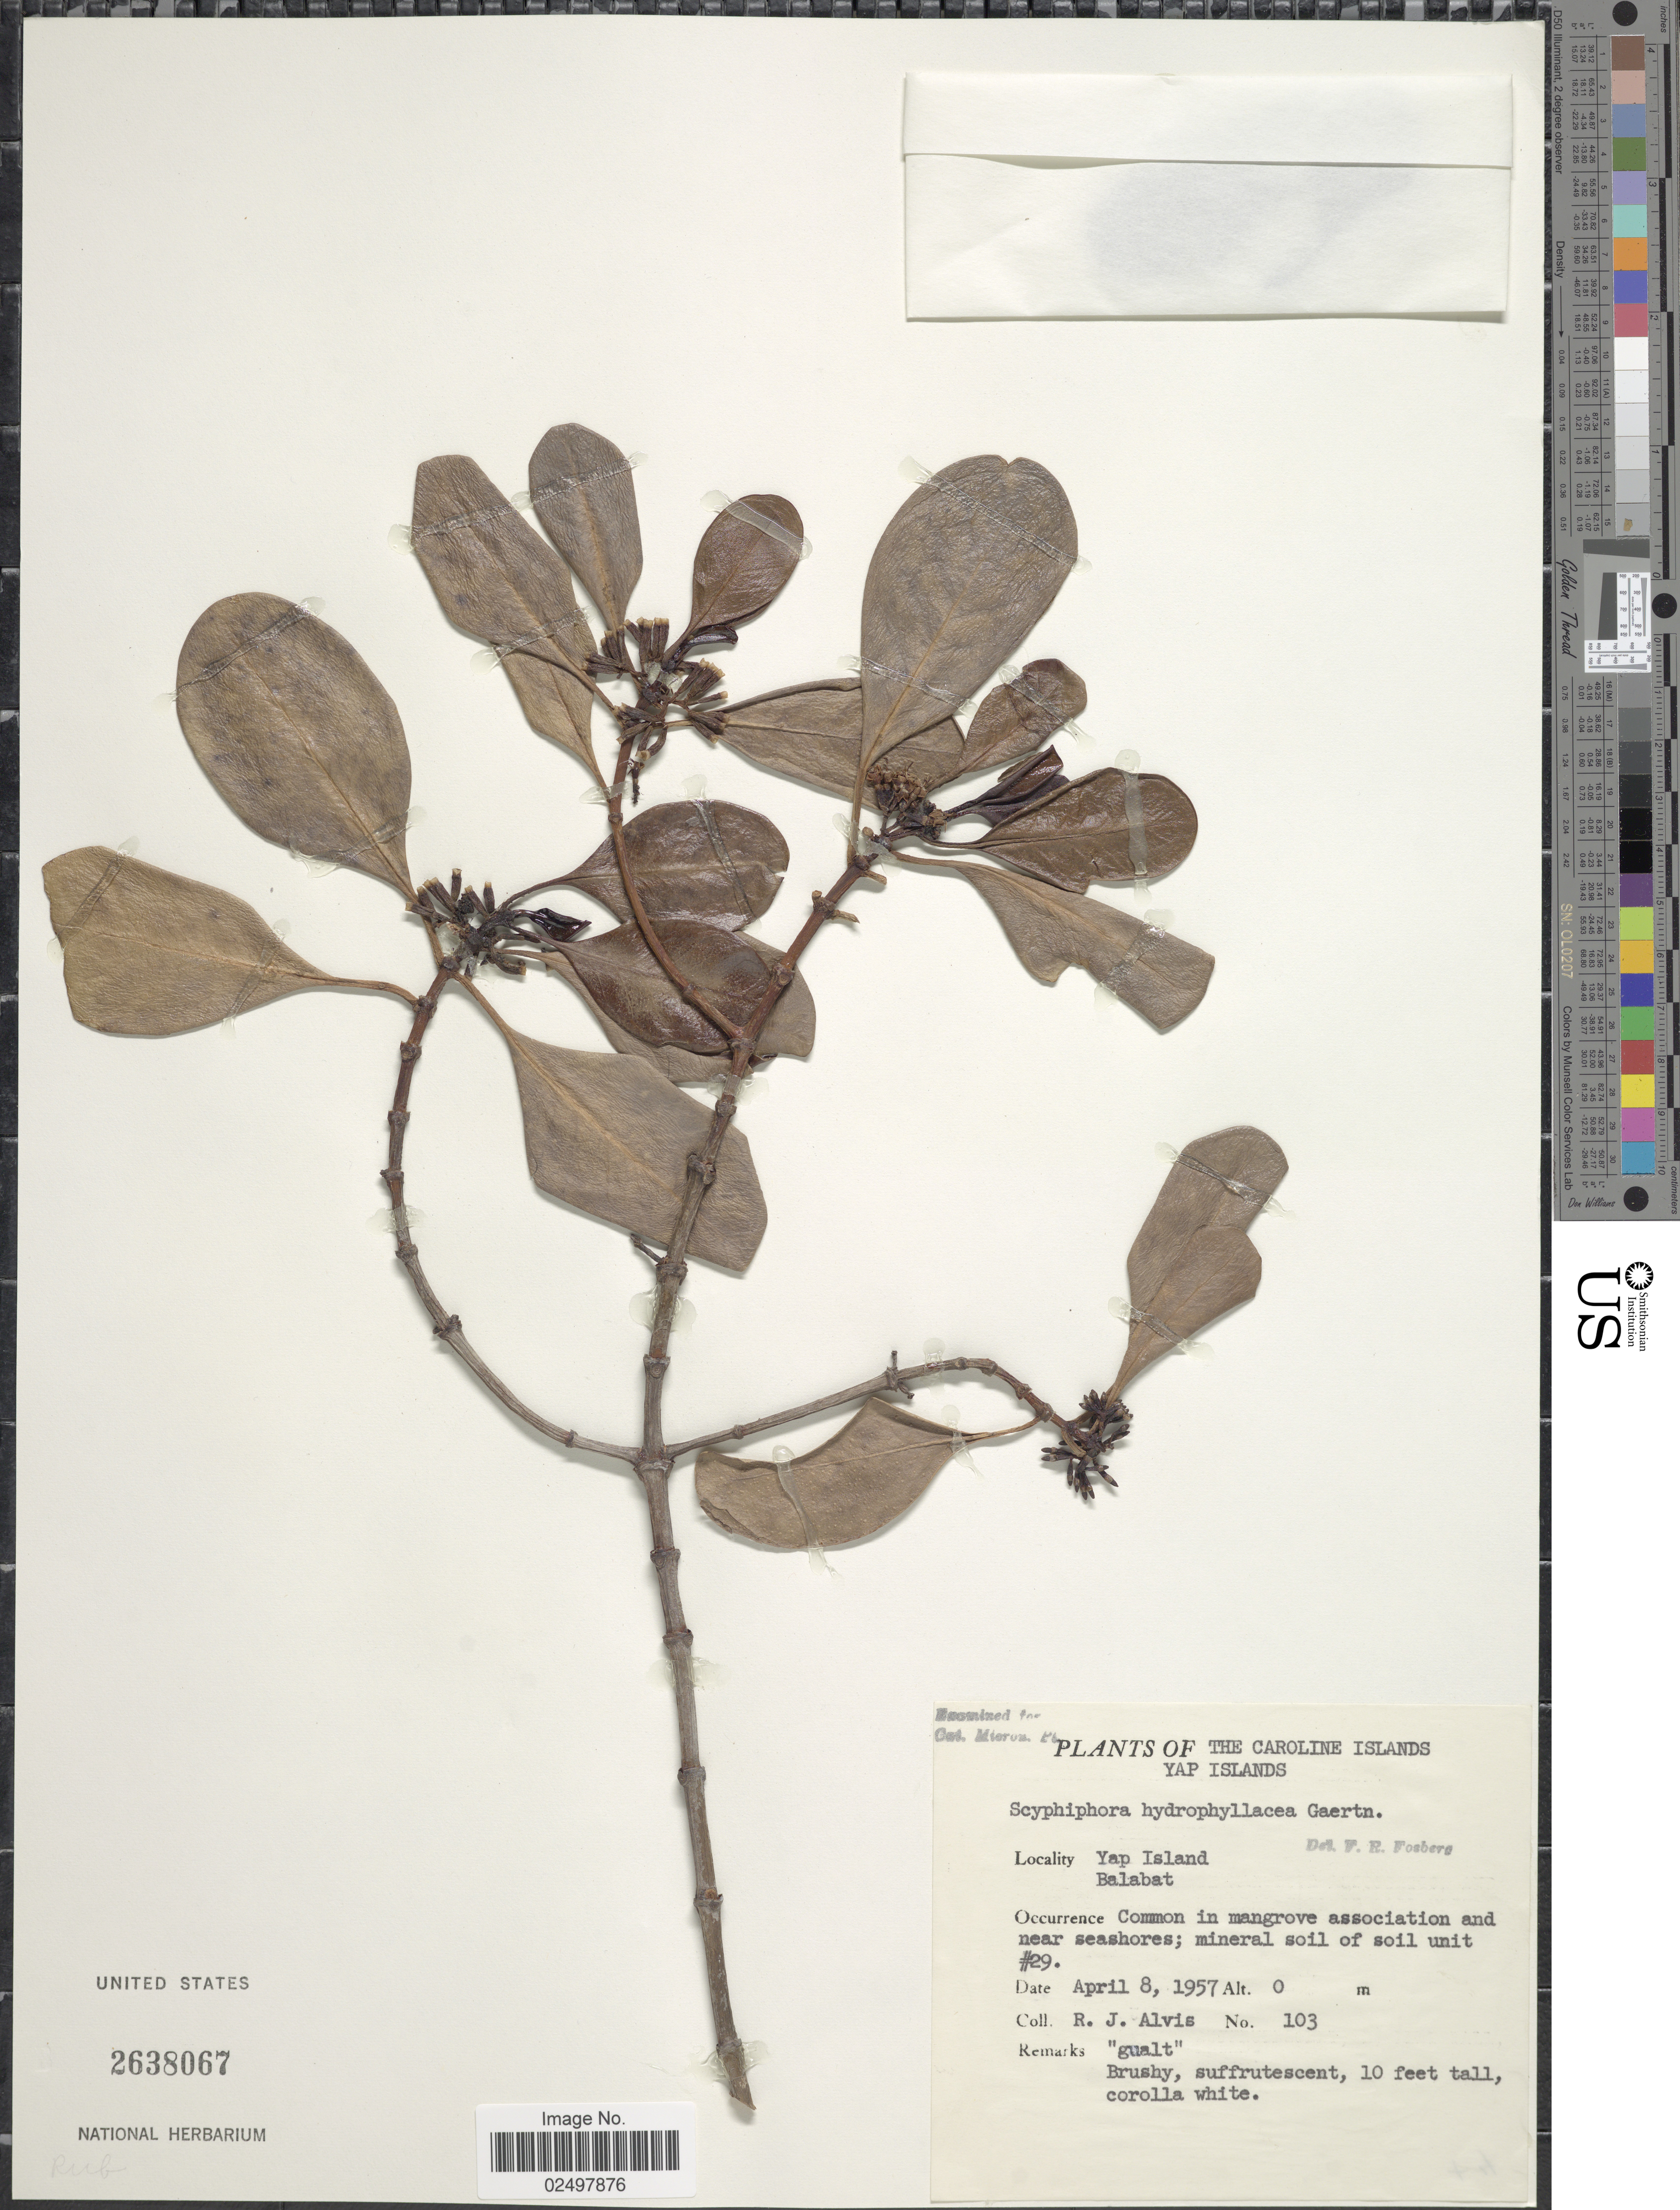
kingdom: Plantae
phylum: Tracheophyta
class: Magnoliopsida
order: Gentianales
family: Rubiaceae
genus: Scyphiphora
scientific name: Scyphiphora hydrophyllacea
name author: Gaertn.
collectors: R. Alvis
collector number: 103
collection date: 1957-04-08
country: Micronesia, Federated States of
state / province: Yap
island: Yap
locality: Caroline Islands, Yap Islands, Yap Island, Balabat, in mangrove association and near seashore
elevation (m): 0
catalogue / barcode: US 2638067